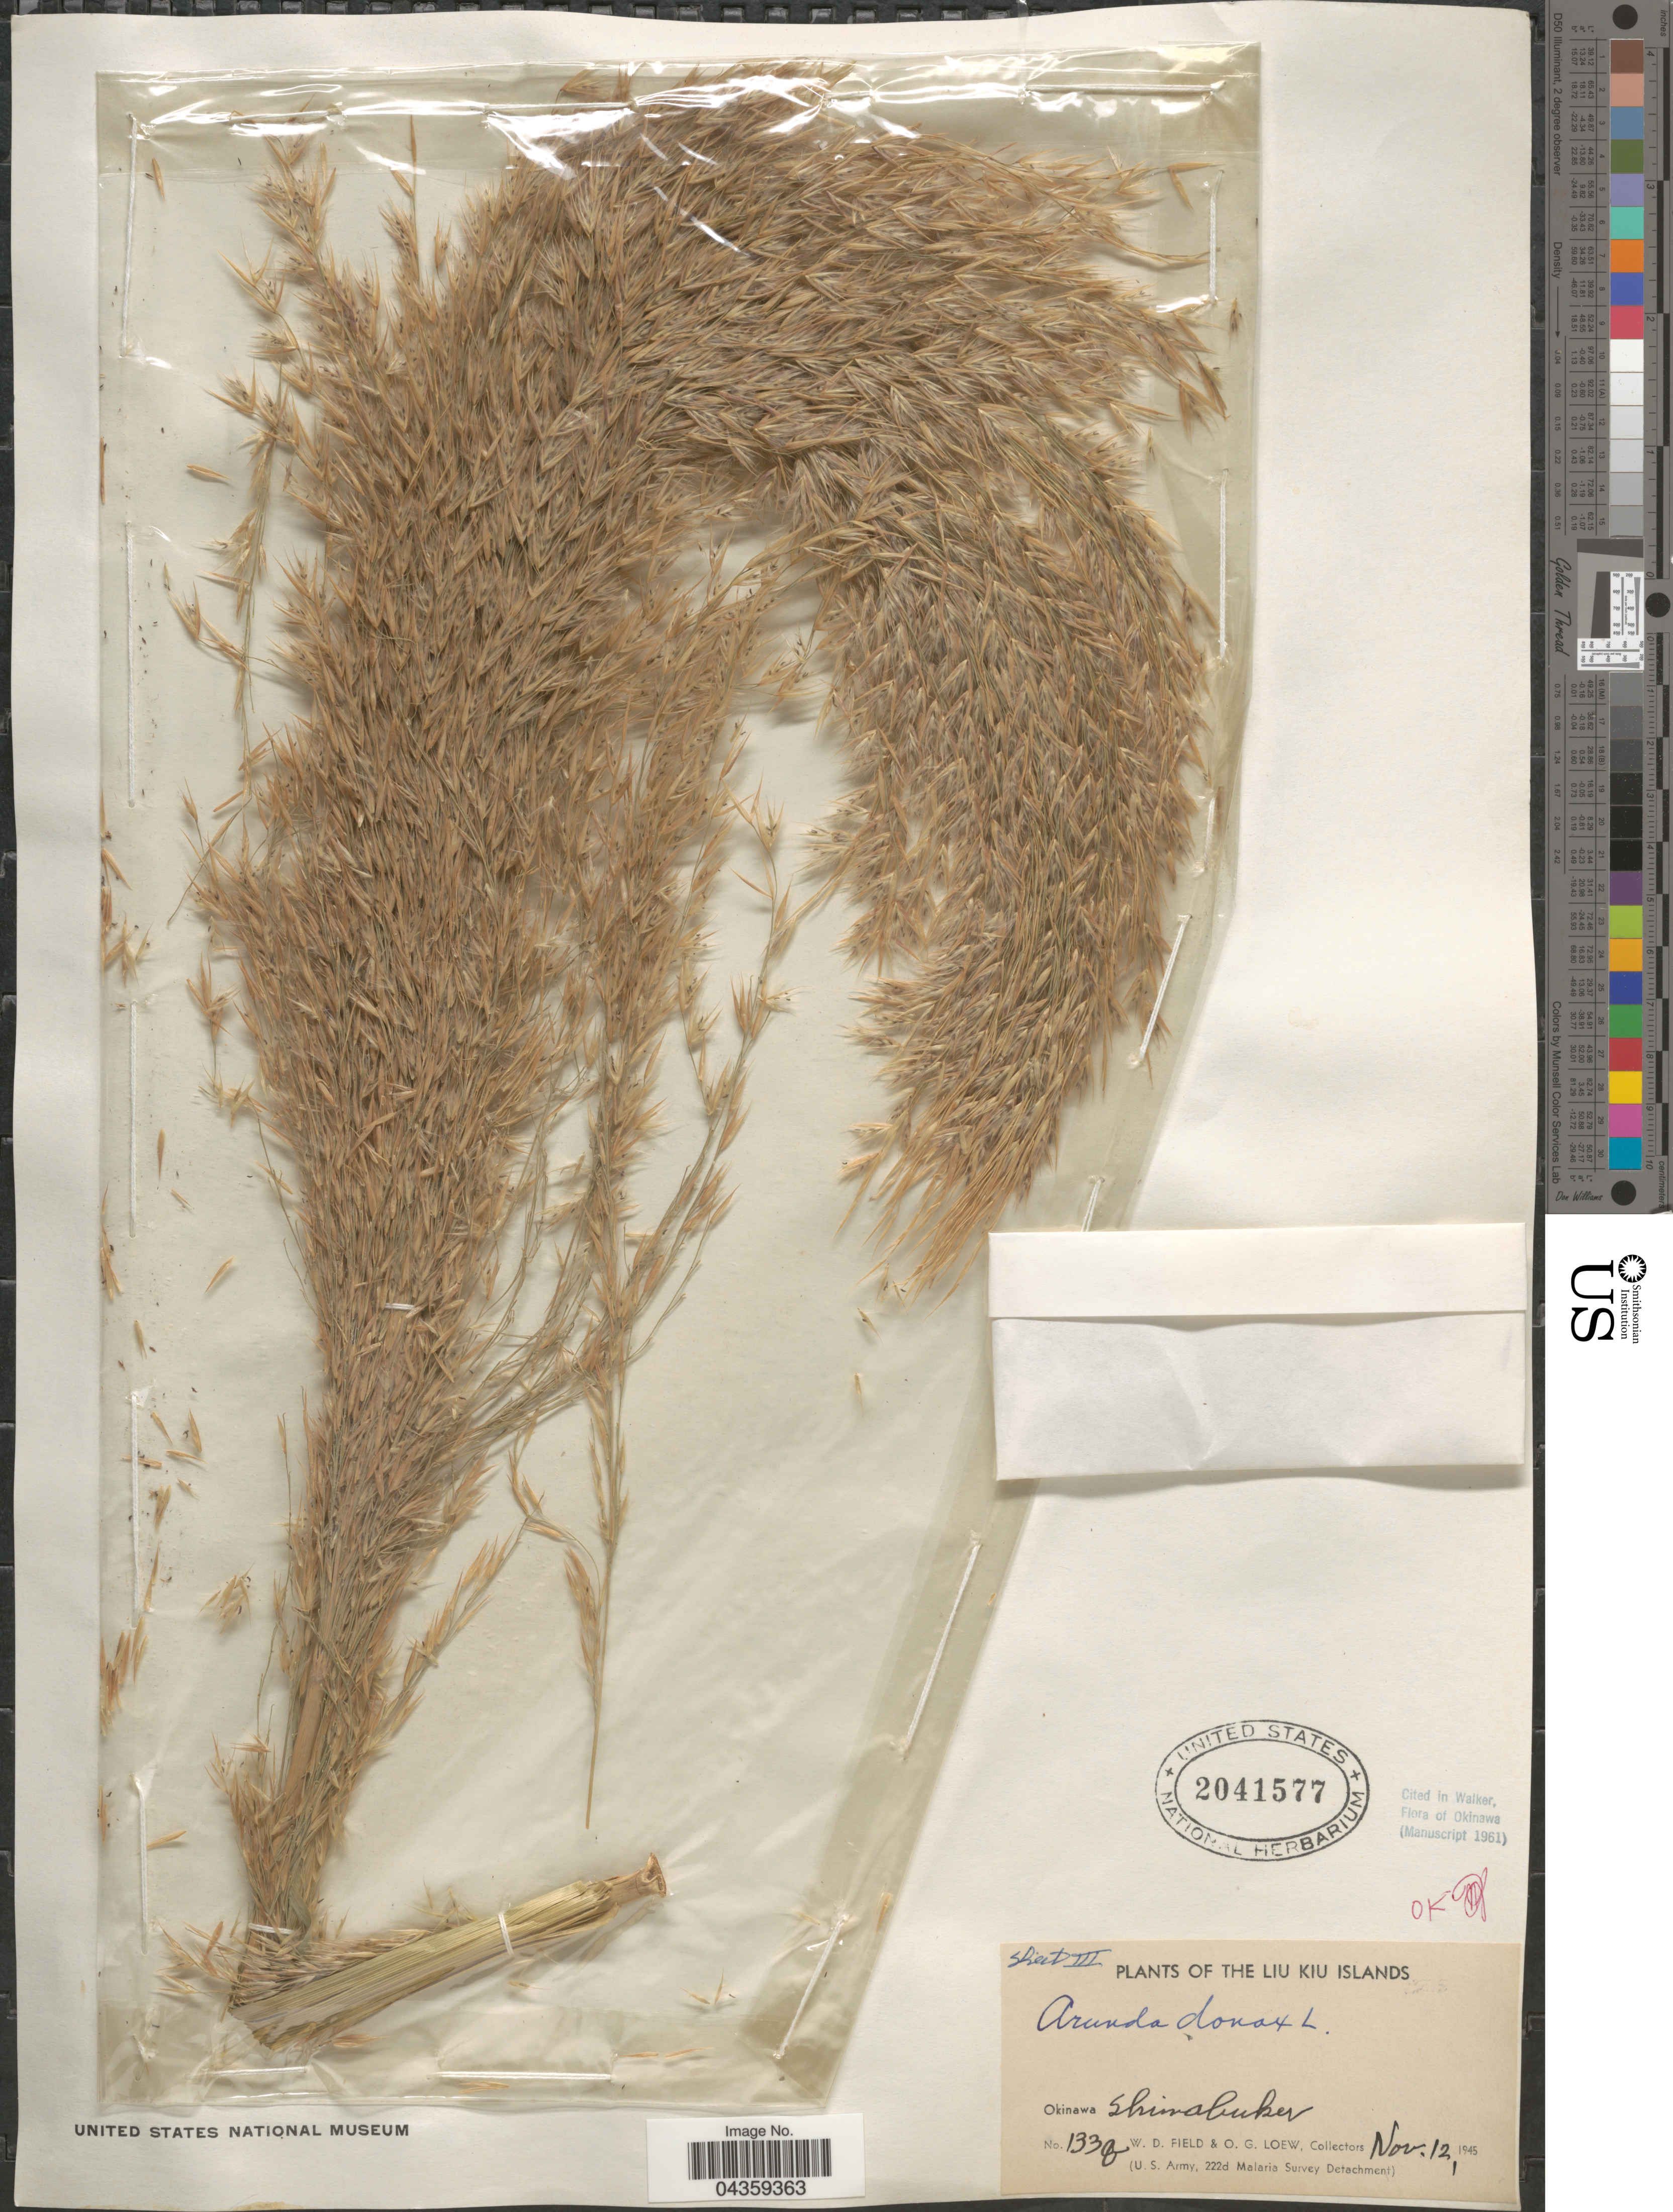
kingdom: Plantae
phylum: Tracheophyta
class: Liliopsida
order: Poales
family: Poaceae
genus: Arundo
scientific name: Arundo donax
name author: L.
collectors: W. D. Field & O. G. Loew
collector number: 133q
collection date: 1945-11-12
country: Japan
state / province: Okinawa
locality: The Liu Kiu Islands. Shimabuku. (U.S. Army, 222d Malaria Survey Detachment).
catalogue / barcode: US 2041577